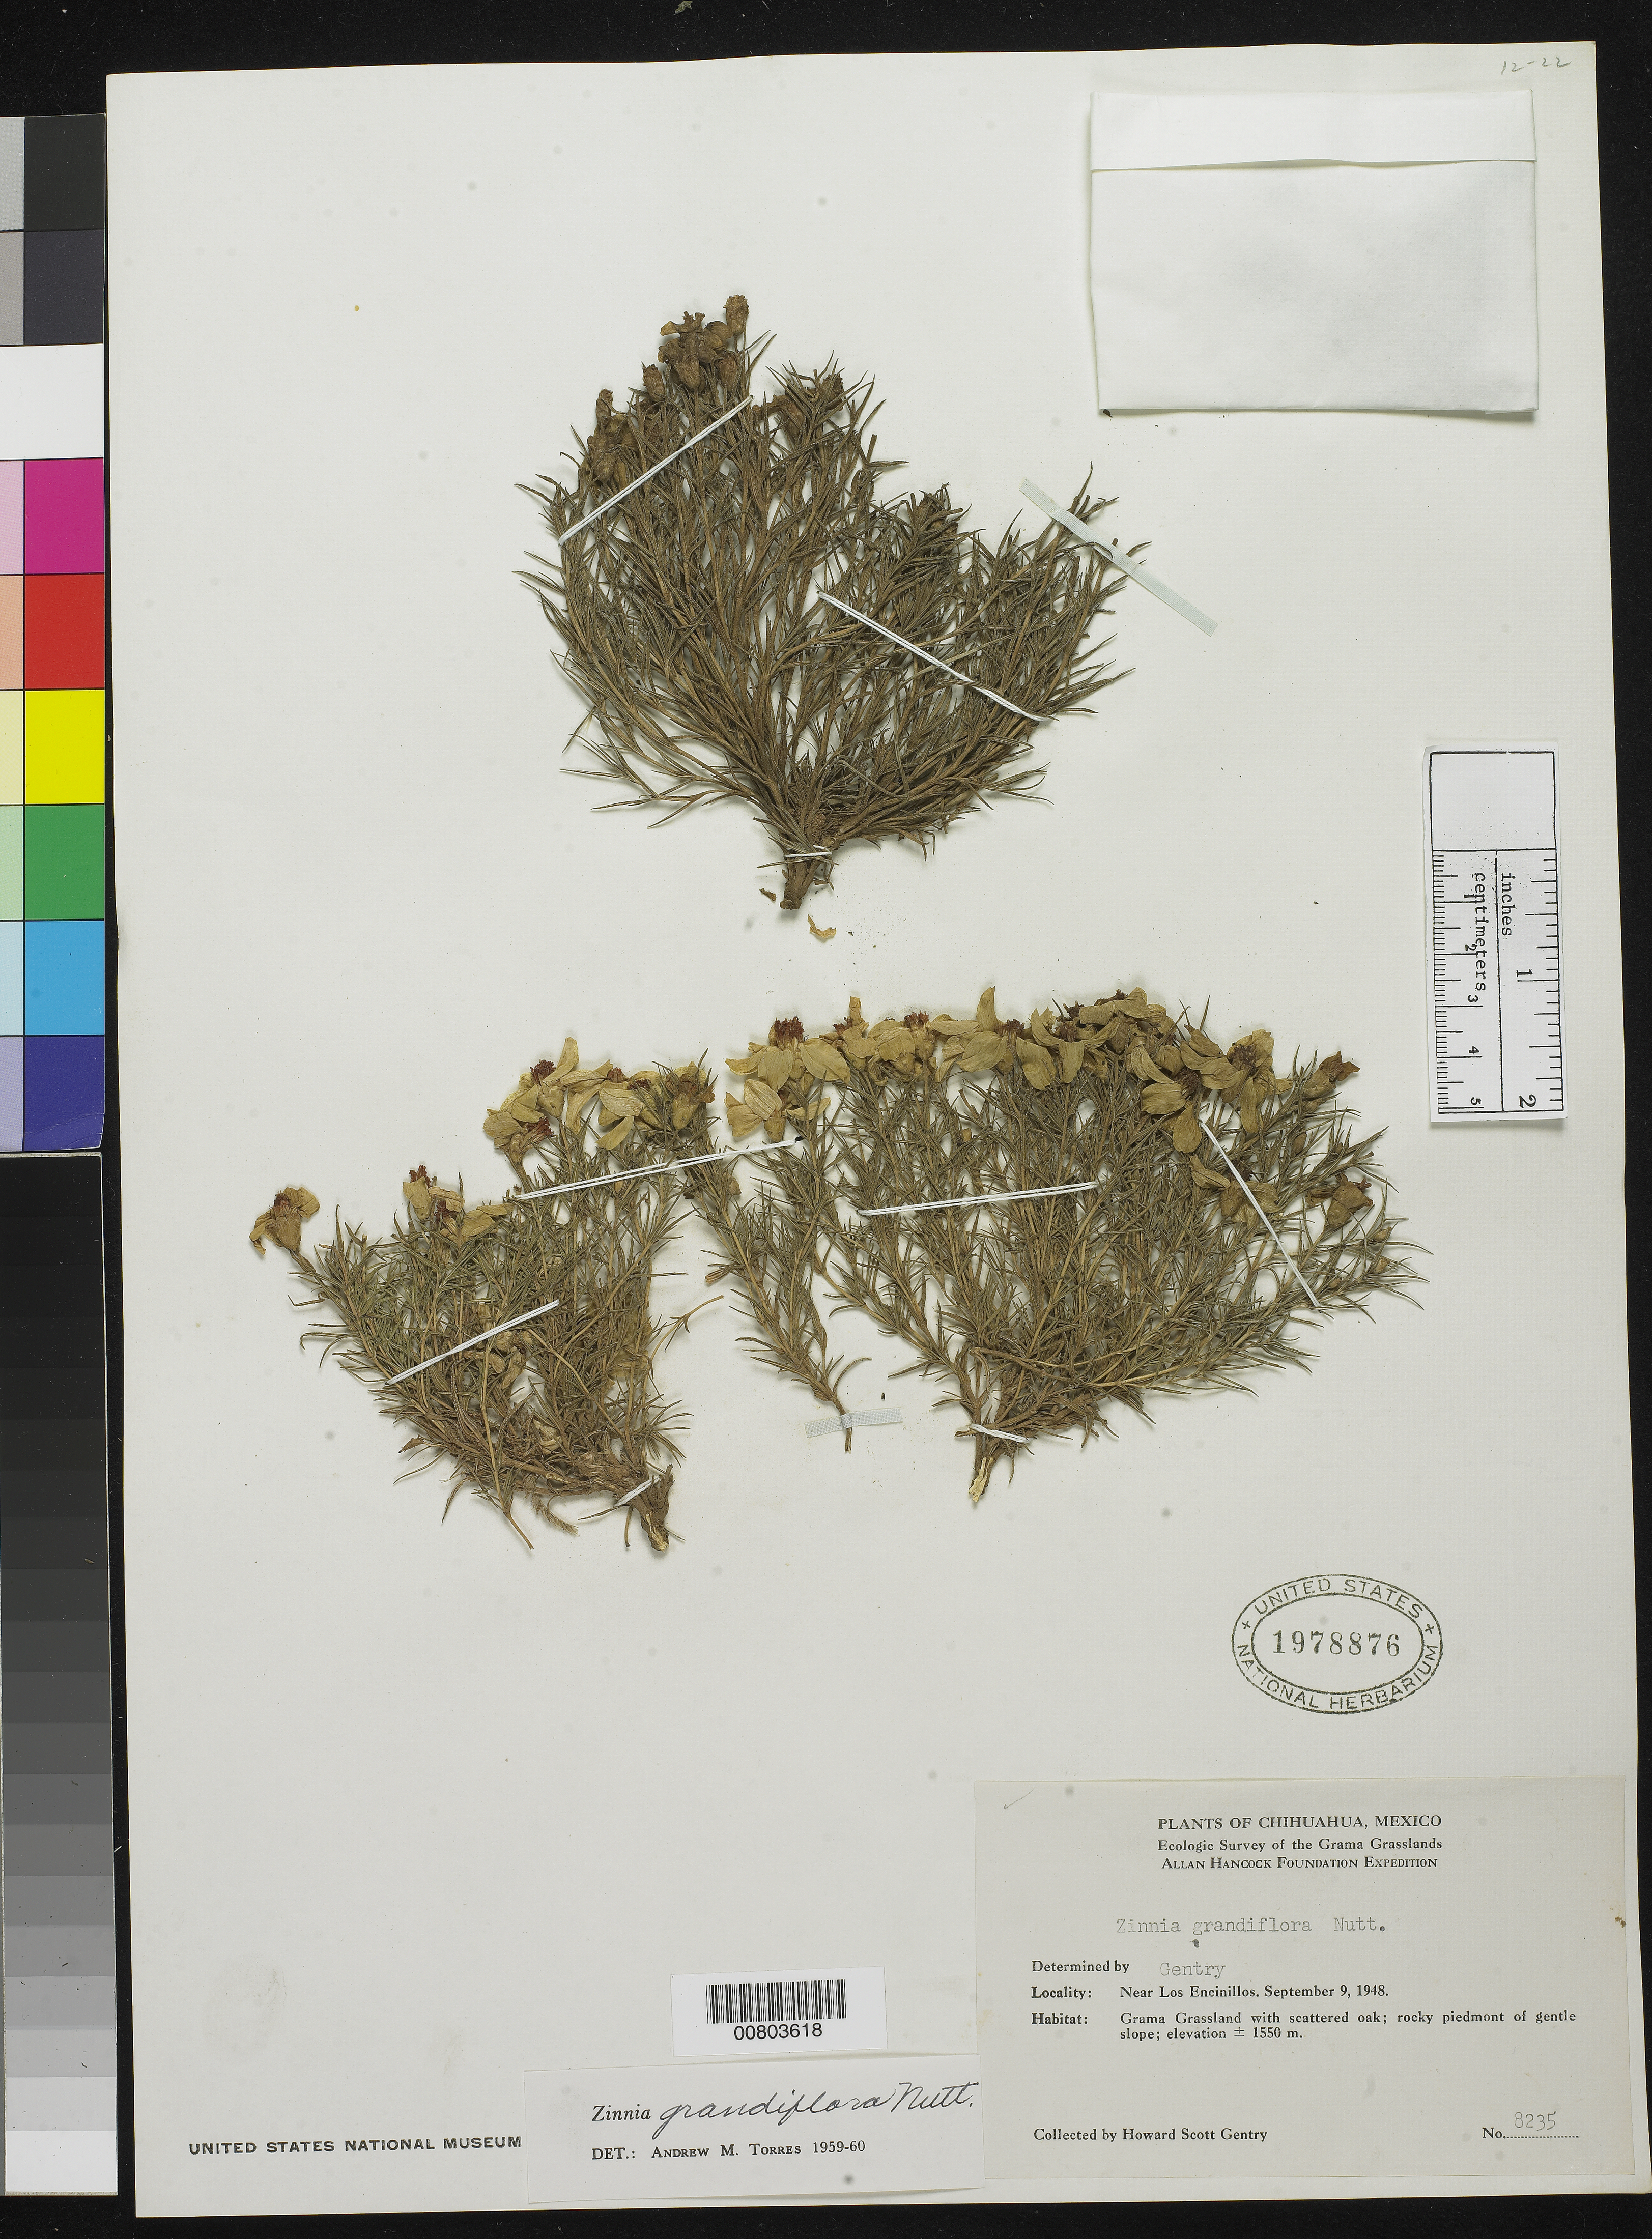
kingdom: Plantae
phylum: Tracheophyta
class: Magnoliopsida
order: Asterales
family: Asteraceae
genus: Zinnia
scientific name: Zinnia grandiflora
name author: Nutt.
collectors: H. S. Gentry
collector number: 8235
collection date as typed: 09 Sep 1948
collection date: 1948-09-09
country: Mexico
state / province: Chihuahua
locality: Near Los Encinillos, Chihuahua.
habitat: Grama Grassland with scattered oak; rocky piedmont of gentle slope.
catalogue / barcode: US 1978876